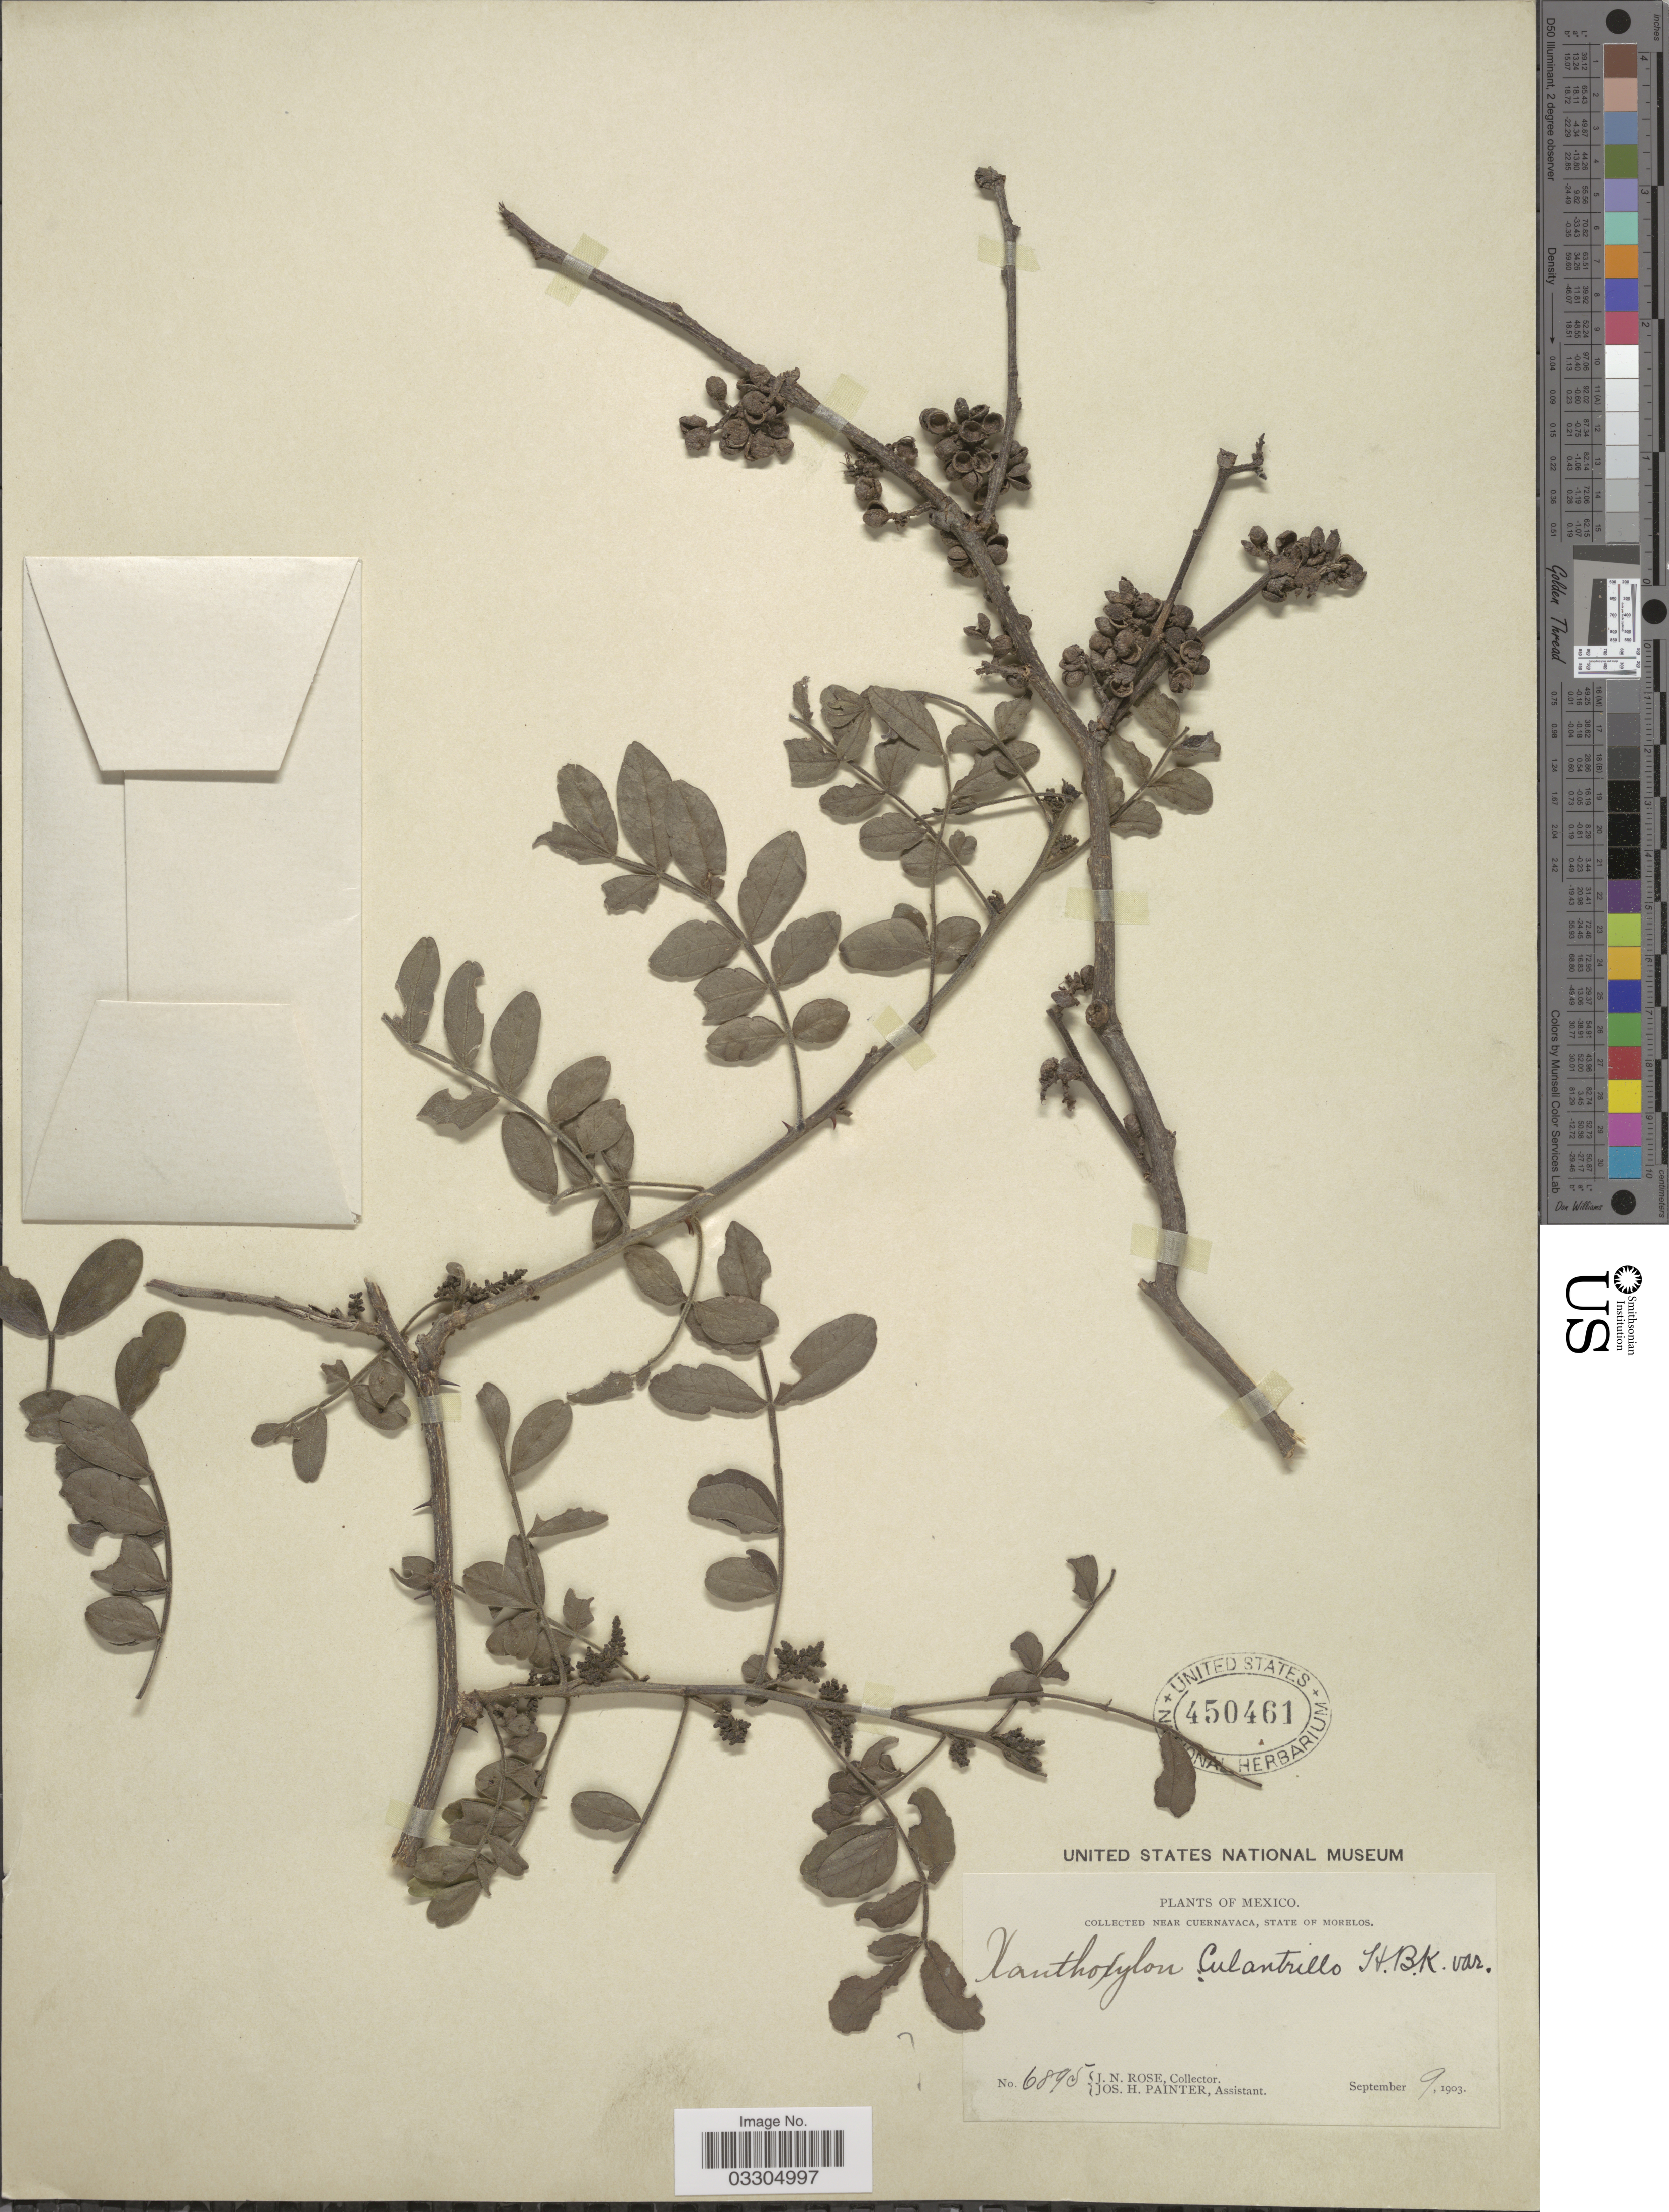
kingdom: Plantae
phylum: Tracheophyta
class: Magnoliopsida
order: Sapindales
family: Rutaceae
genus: Zanthoxylum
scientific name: Zanthoxylum culantrillo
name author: Kunth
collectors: J. N. Rose & J. H. Painter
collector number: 6895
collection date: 1903-09-09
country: Mexico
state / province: Morelos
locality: Near Cuernavaca.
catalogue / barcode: US 450461